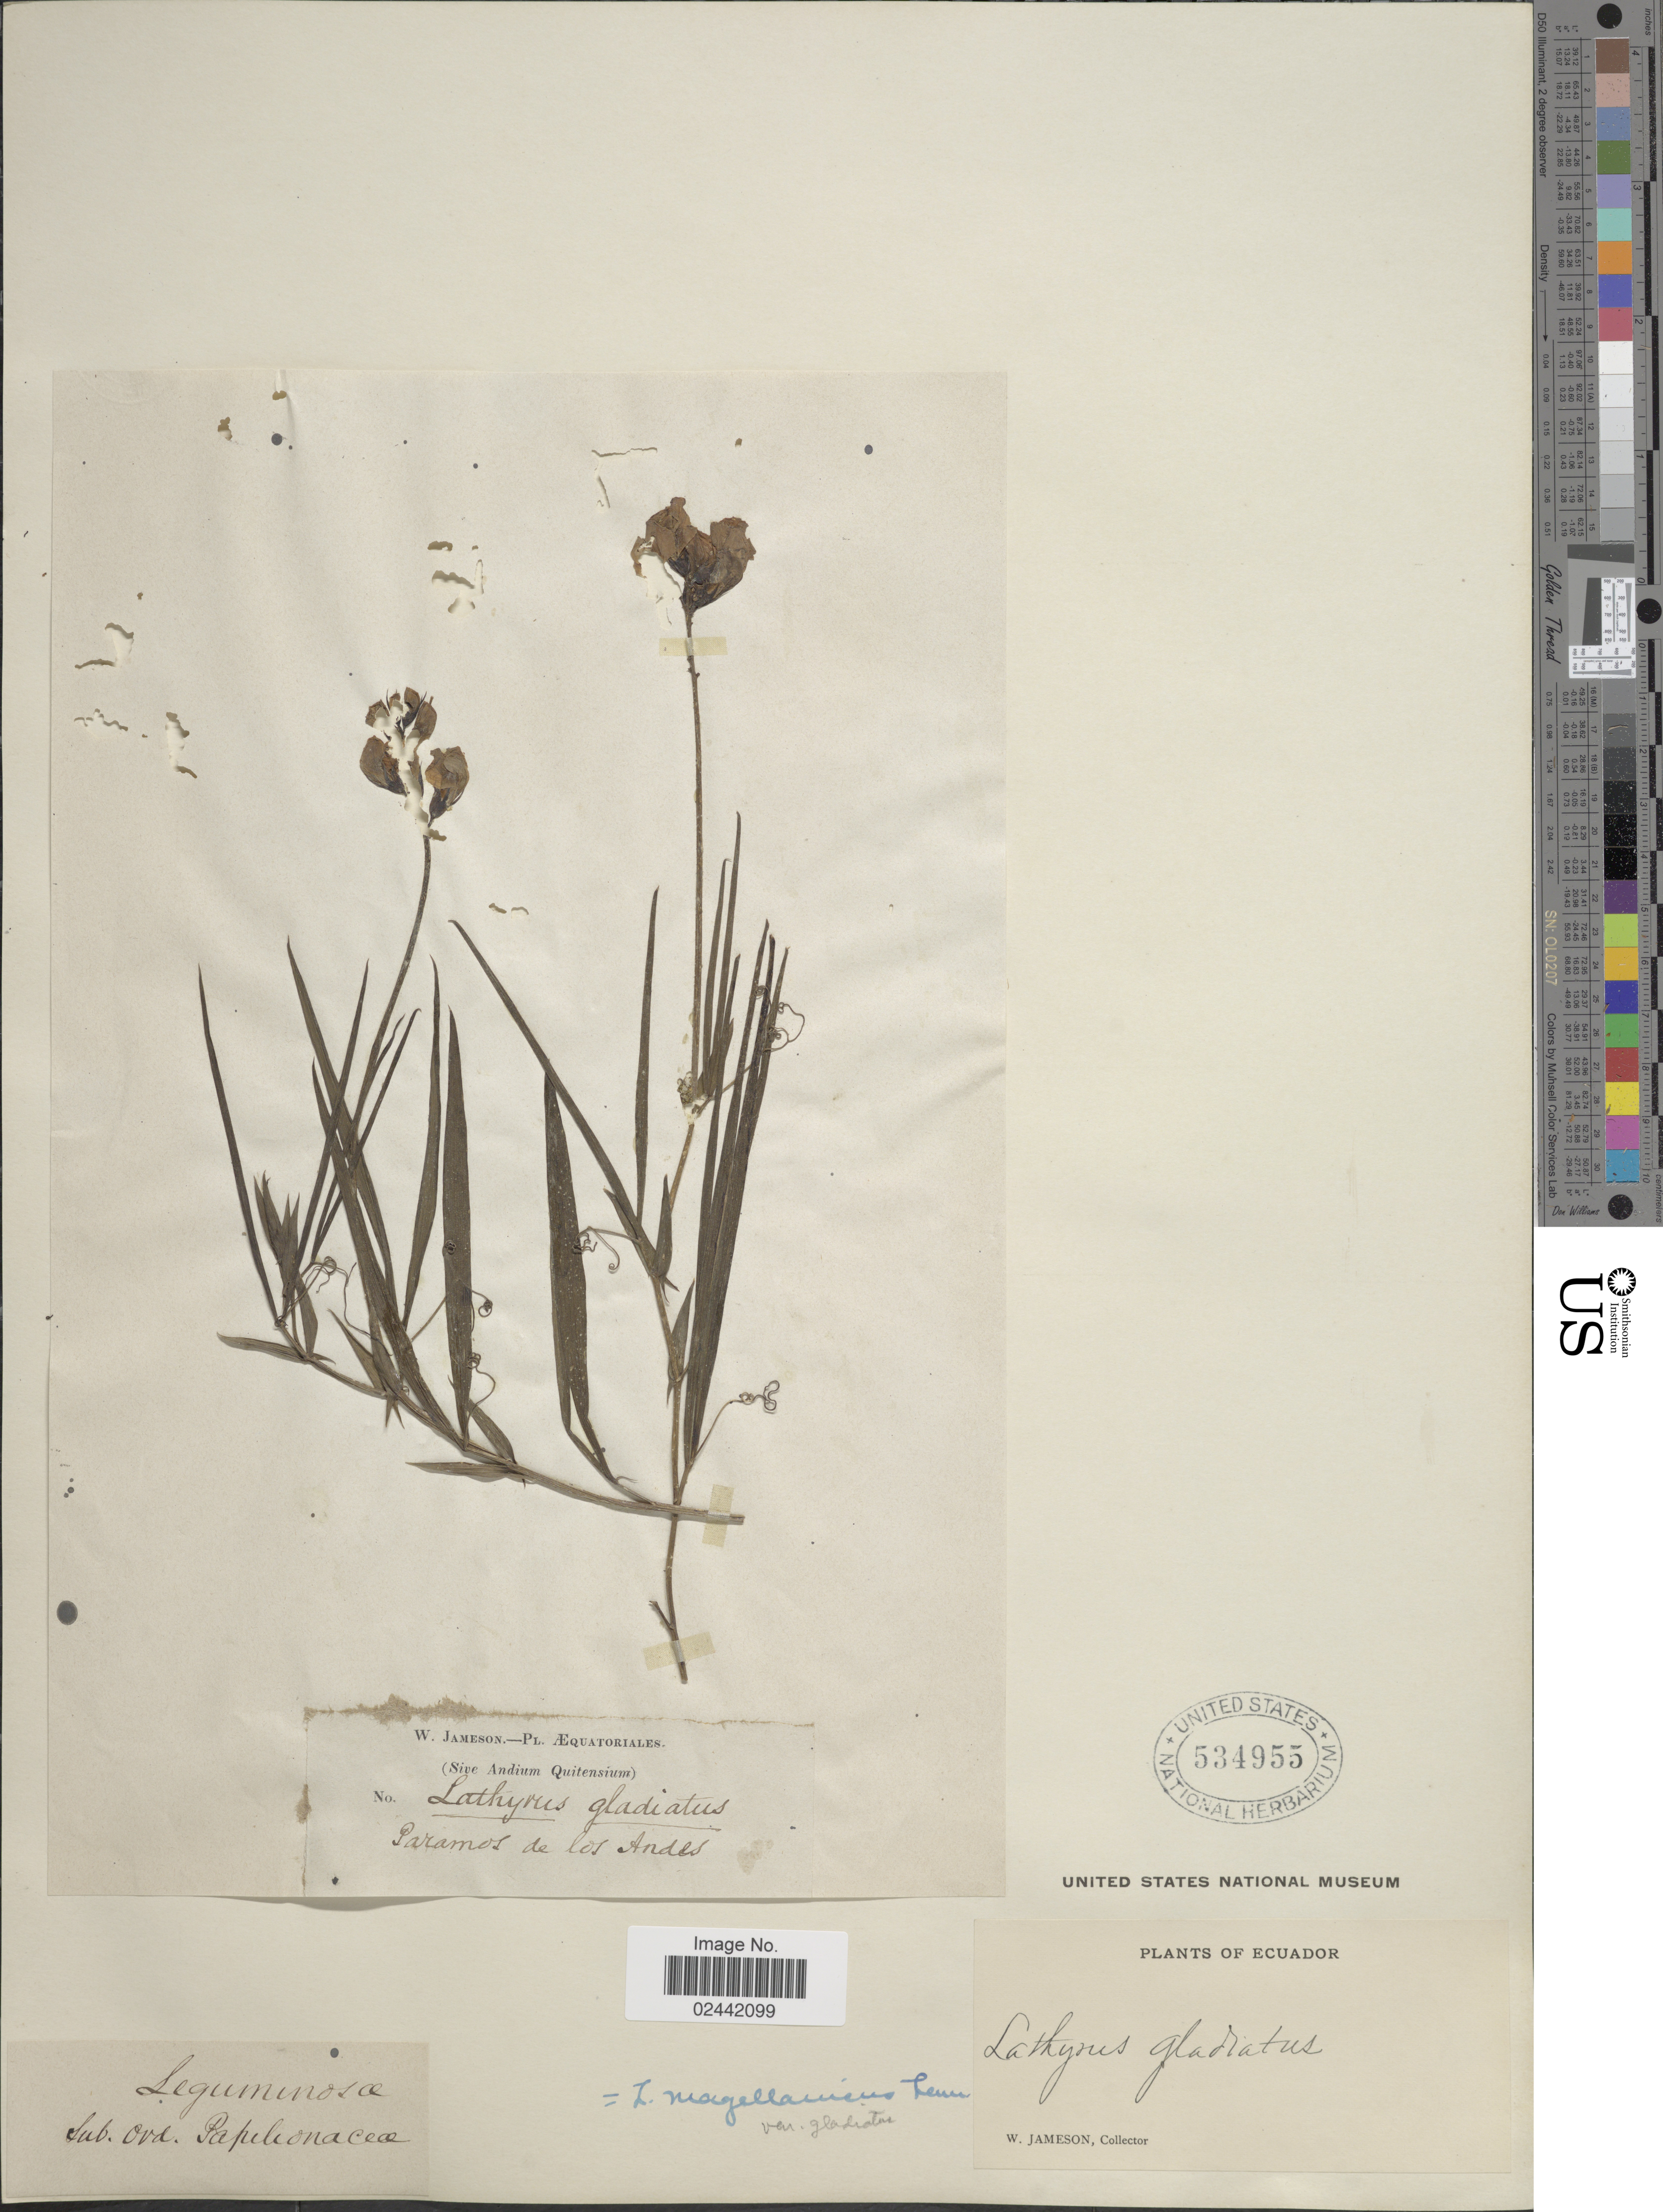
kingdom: Plantae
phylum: Tracheophyta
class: Magnoliopsida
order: Fabales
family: Fabaceae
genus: Lathyrus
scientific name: Lathyrus magellanicus var. gladiatus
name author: (Hook.) Kuntze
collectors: W. Jameson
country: Ecuador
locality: Paramos de los Andes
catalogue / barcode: US 534955